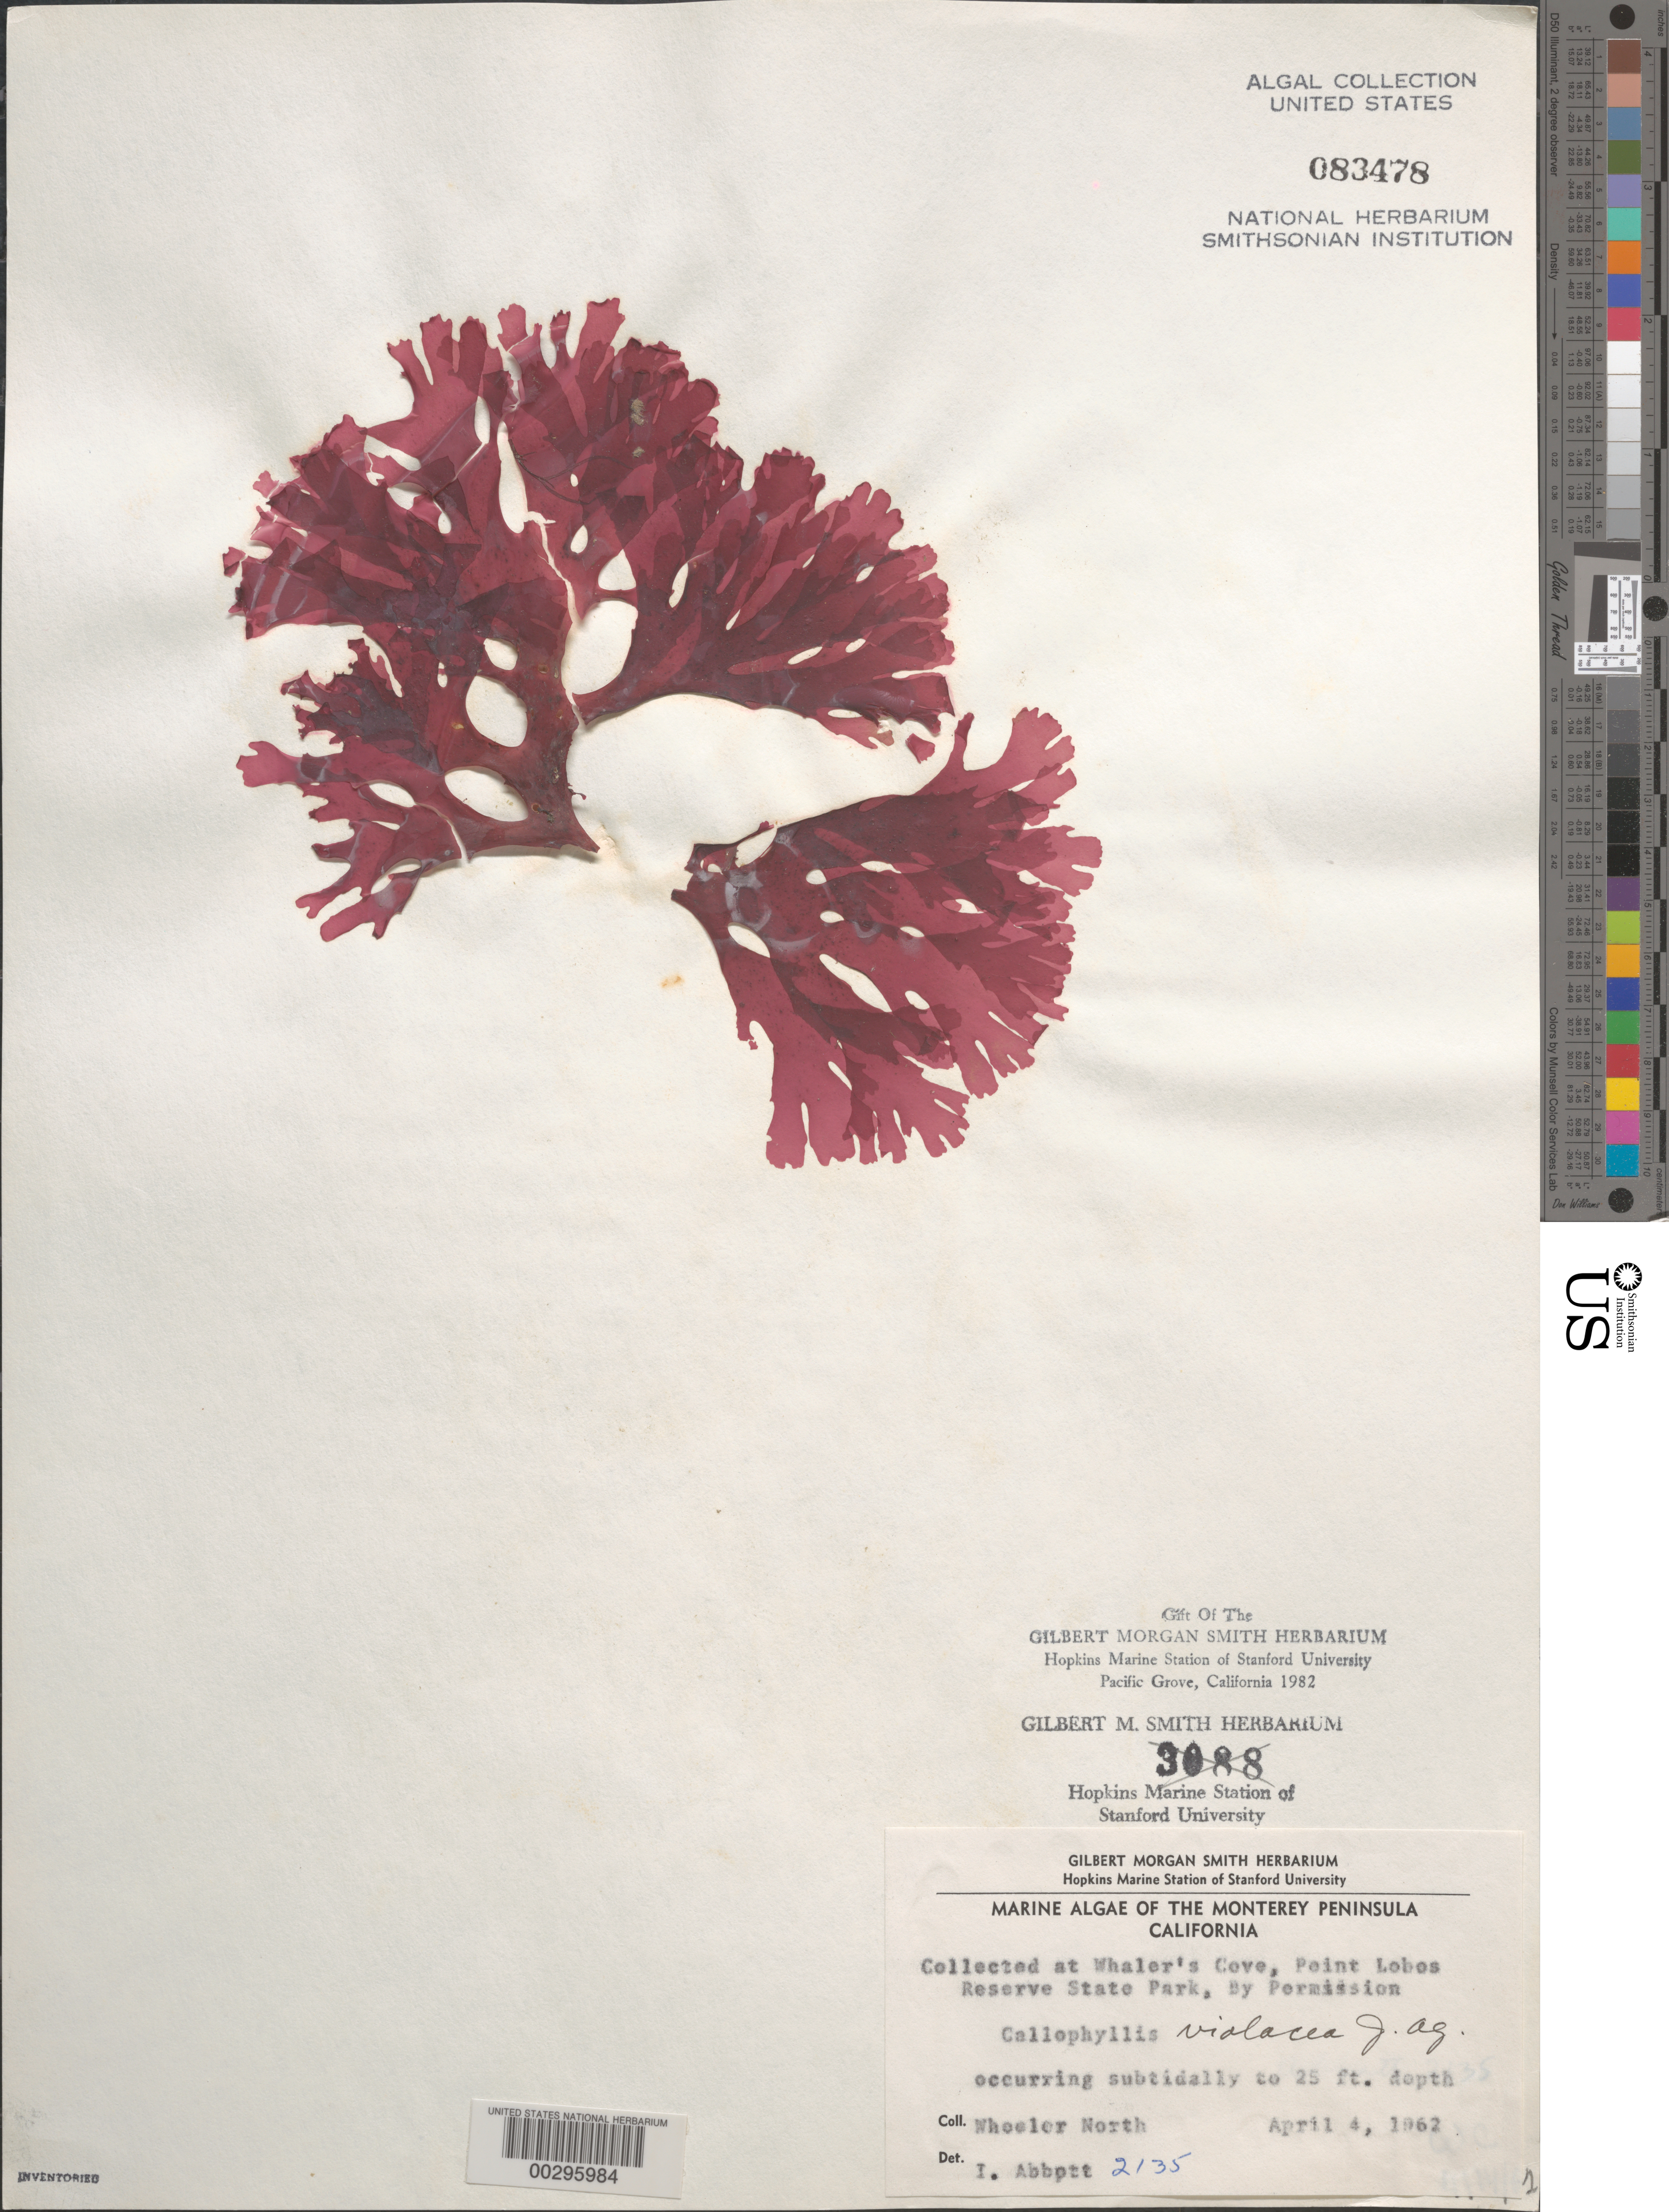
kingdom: Plantae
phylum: Rhodophyta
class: Florideophyceae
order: Gigartinales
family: Kallymeniaceae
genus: Callophyllis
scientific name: Callophyllis violacea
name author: J. Agardh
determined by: Abbott, Isabella A.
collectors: W. North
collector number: IAA 2135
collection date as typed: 04 Apr 1962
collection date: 1962-04-04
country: United States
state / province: California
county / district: Monterey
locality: Point Lobos Reserve State Park, Whaler's Cove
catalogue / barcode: US 83478